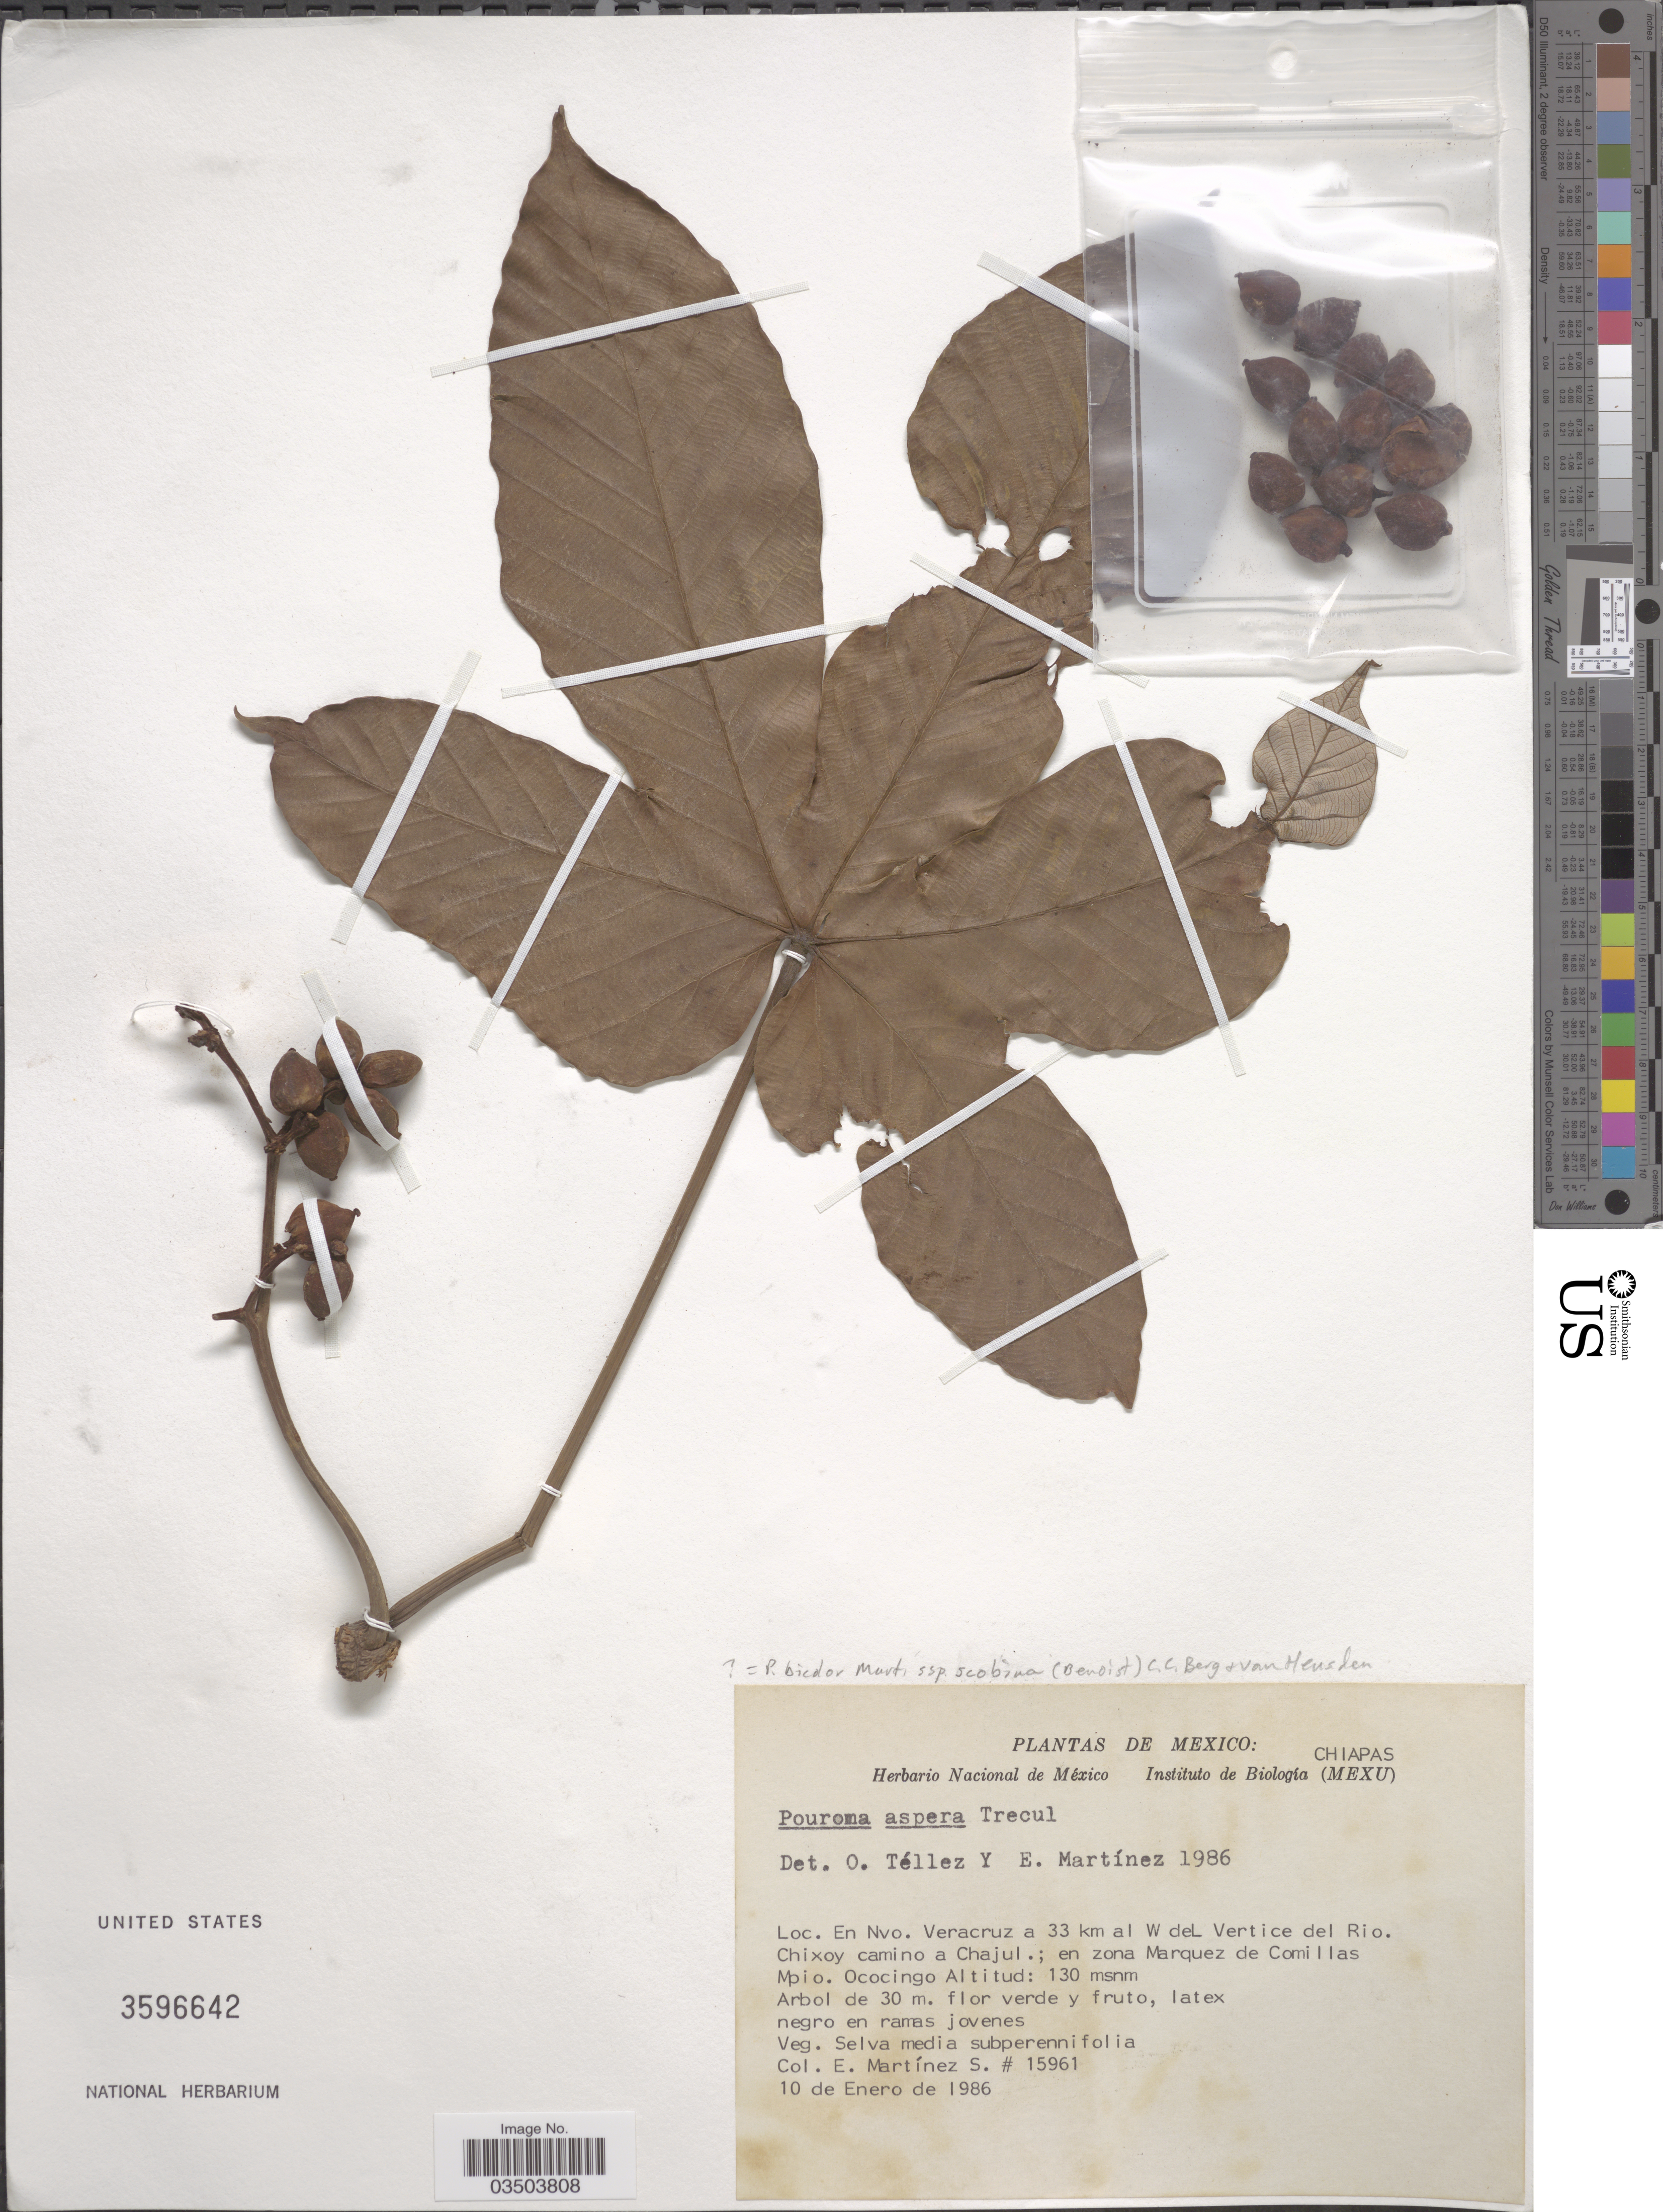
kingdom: Plantae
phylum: Tracheophyta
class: Magnoliopsida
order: Rosales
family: Urticaceae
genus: Pourouma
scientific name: Pourouma bicolor subsp. scobina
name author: (Benoist) C.C. Berg & Heusden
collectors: E. M. Martínez S.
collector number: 15961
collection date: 1986-01-10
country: Mexico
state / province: Chiapas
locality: En Nvo. Veracruz a 33 km al W del Vertice del Rio. Chixoy camino a Chajul.; en zona Marquez de Comillas. Mpio. Ococingo.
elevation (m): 130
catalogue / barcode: US 3596642